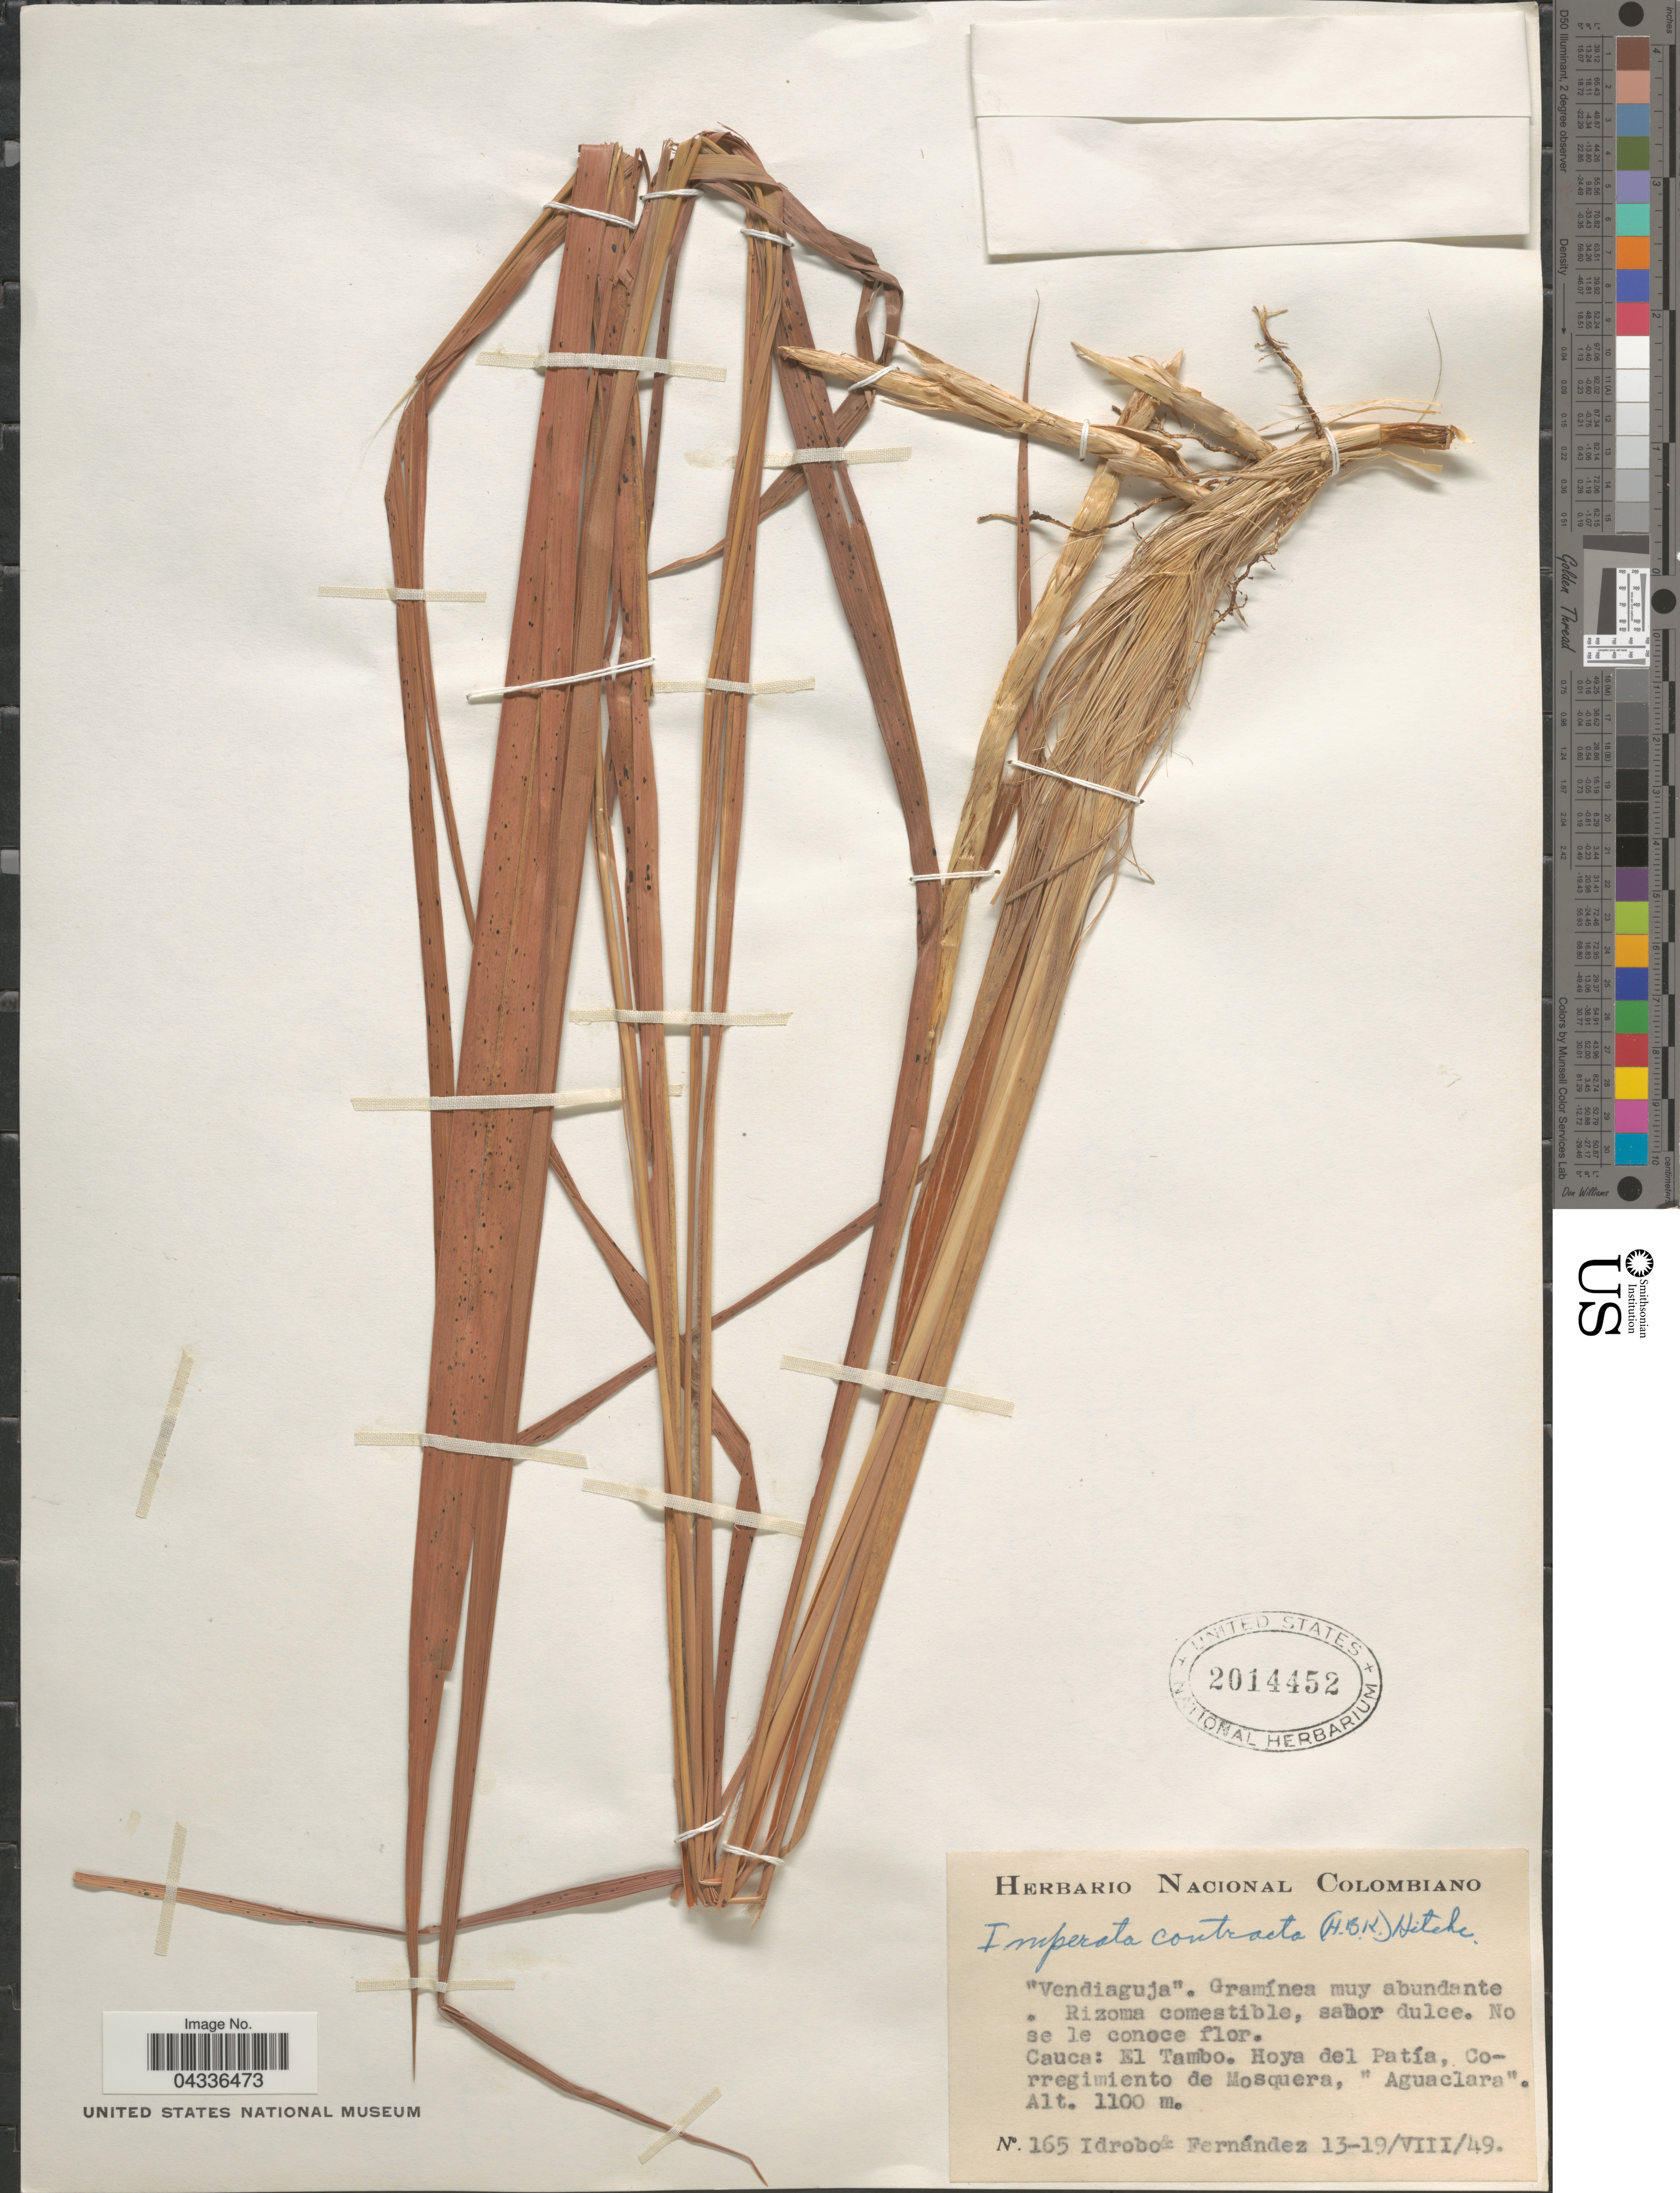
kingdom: Plantae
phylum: Tracheophyta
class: Liliopsida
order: Poales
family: Poaceae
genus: Imperata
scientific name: Imperata contracta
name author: (Kunth) Hitchc.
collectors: -- Idrobo & -- Fernandez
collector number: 165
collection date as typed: Transcribed d/m/y: 13/8/49 to 19/8/49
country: Colombia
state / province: Cauca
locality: El Tambo. Hoya del Patía, Corregimiento de Mosquera, "Aguaclara".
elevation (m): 1100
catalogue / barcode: US 2014452